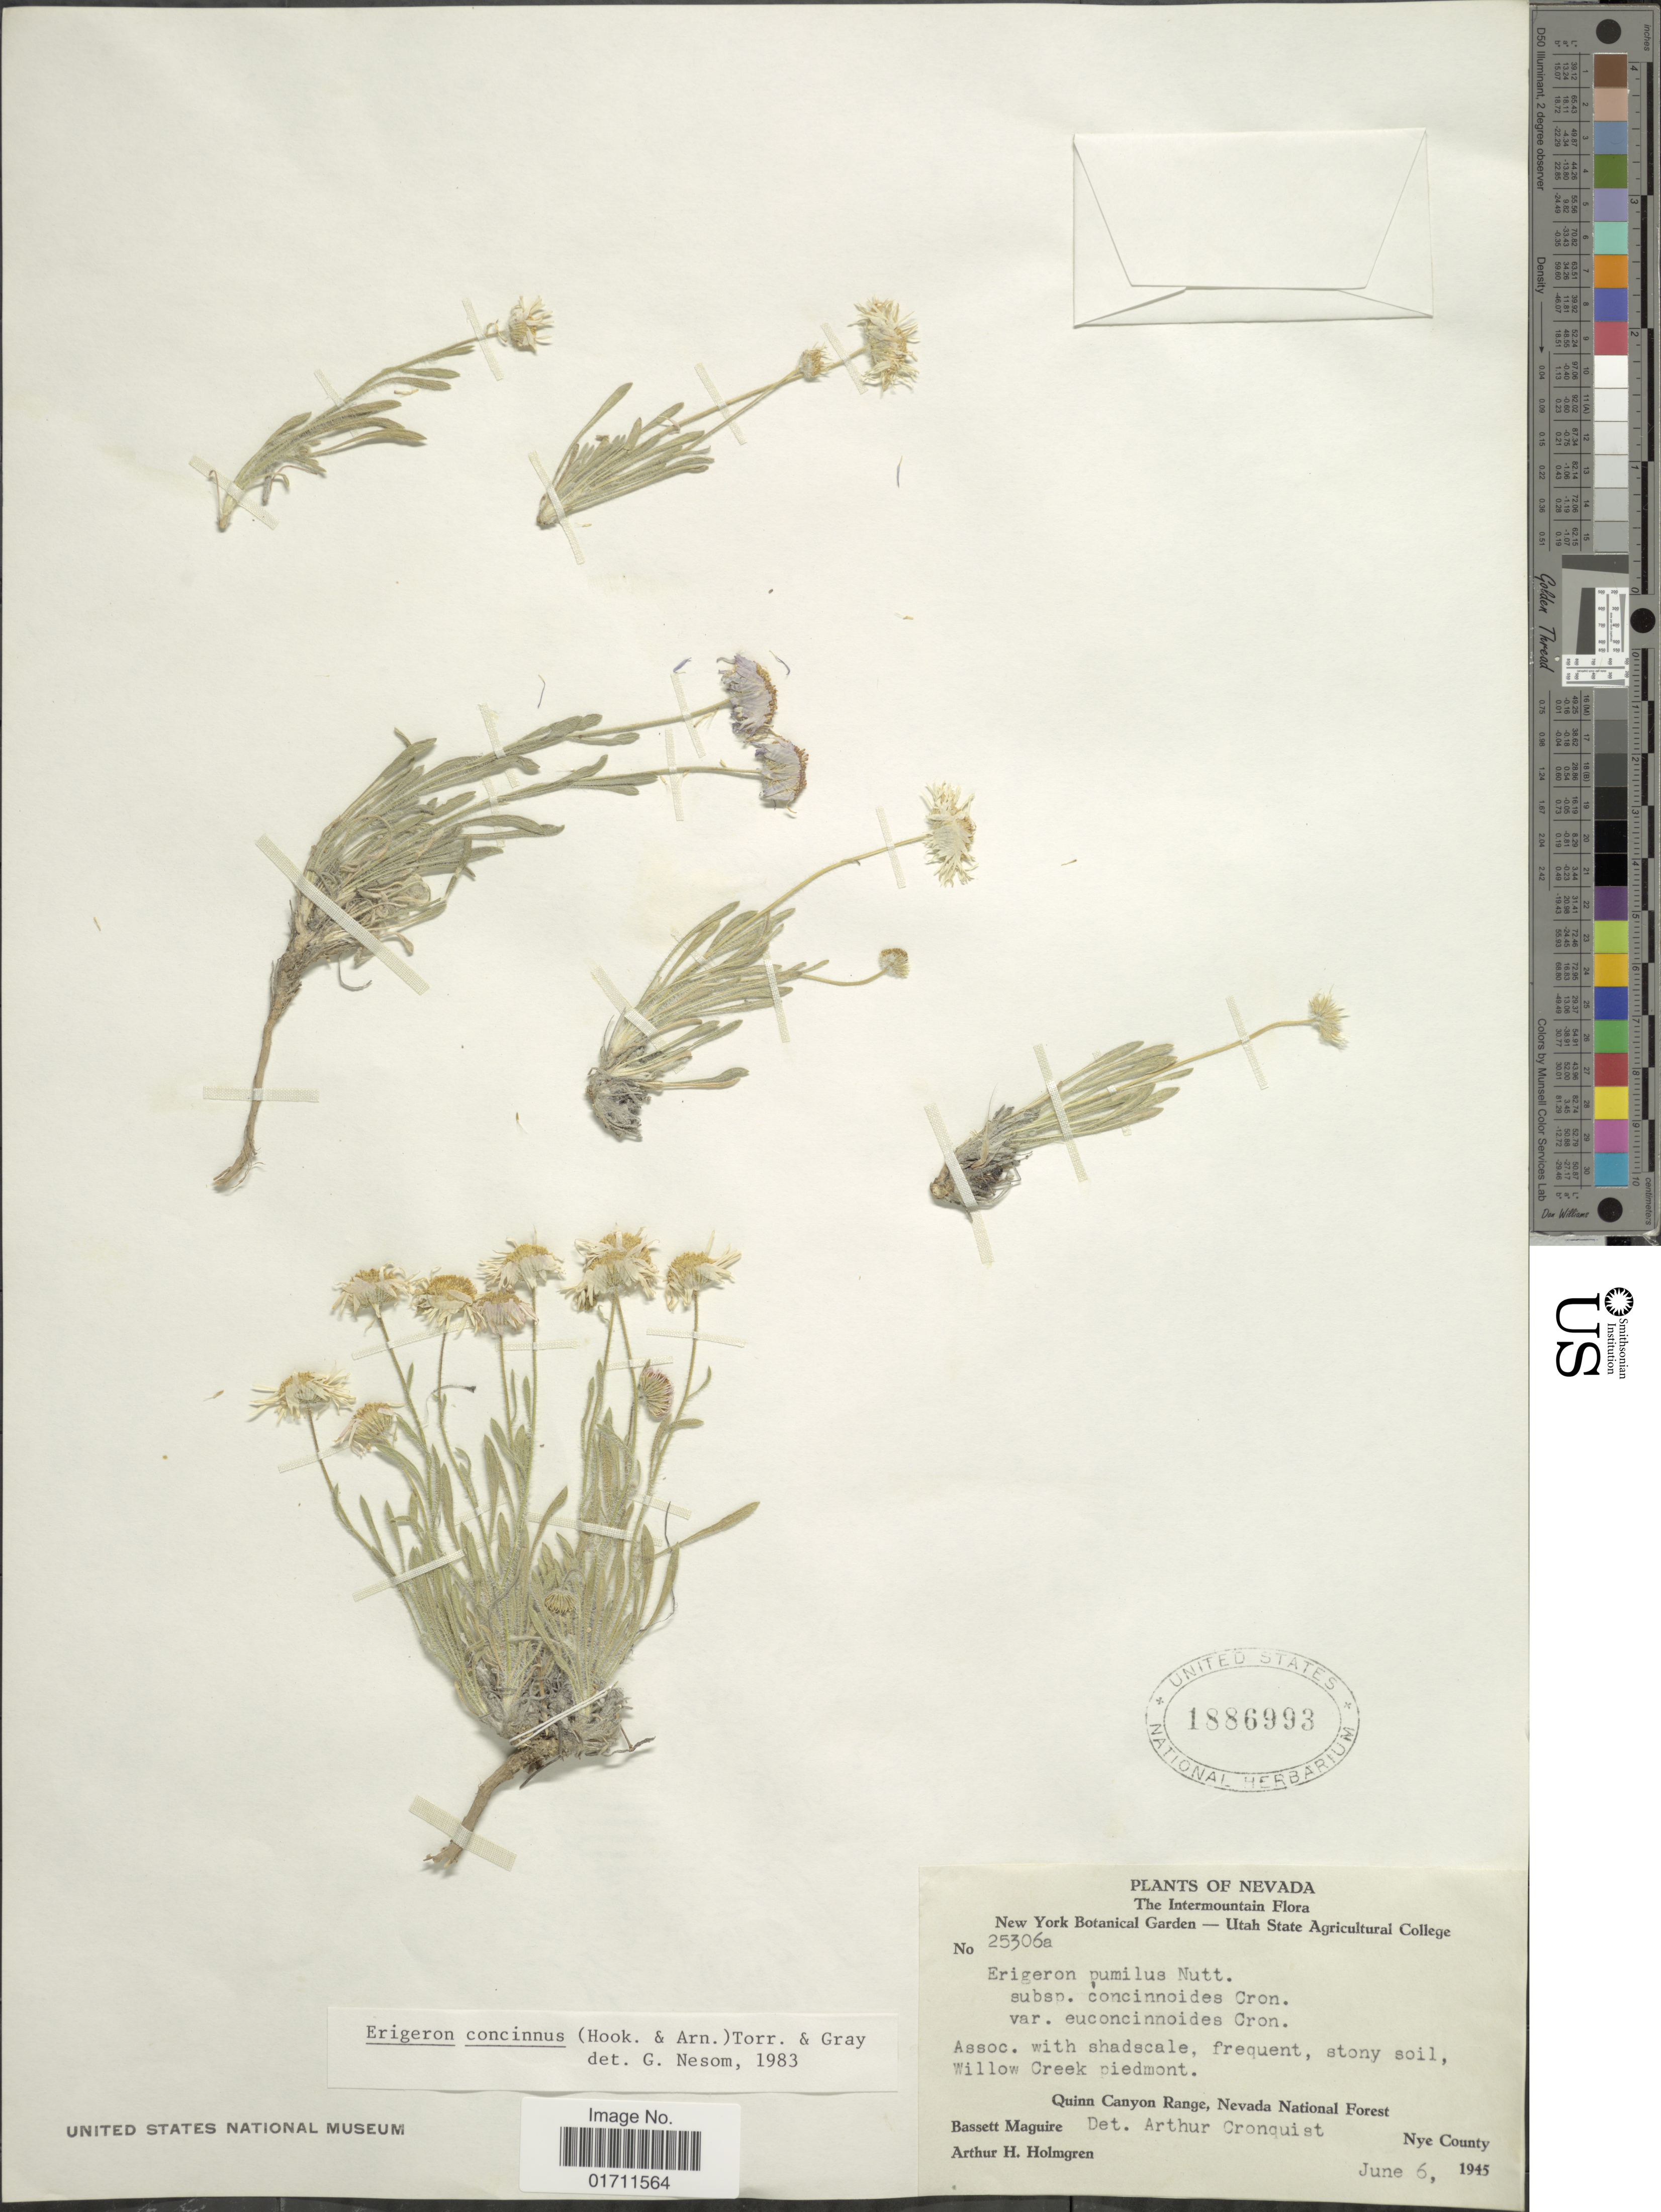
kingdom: Plantae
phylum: Tracheophyta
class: Magnoliopsida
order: Asterales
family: Asteraceae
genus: Erigeron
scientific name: Erigeron concinnus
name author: (Hook. & Arn.) Torr. & A. Gray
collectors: B. Maguire & A. H. Holmgren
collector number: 25306a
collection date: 1945-06-06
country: United States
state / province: Nevada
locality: The Intermountain, Assoc. with shadscale, frequent, stony soil, Willow Creek piedmont, Quinn Canyon Range, Nevada National Forest, Nye County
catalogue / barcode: US 1886993